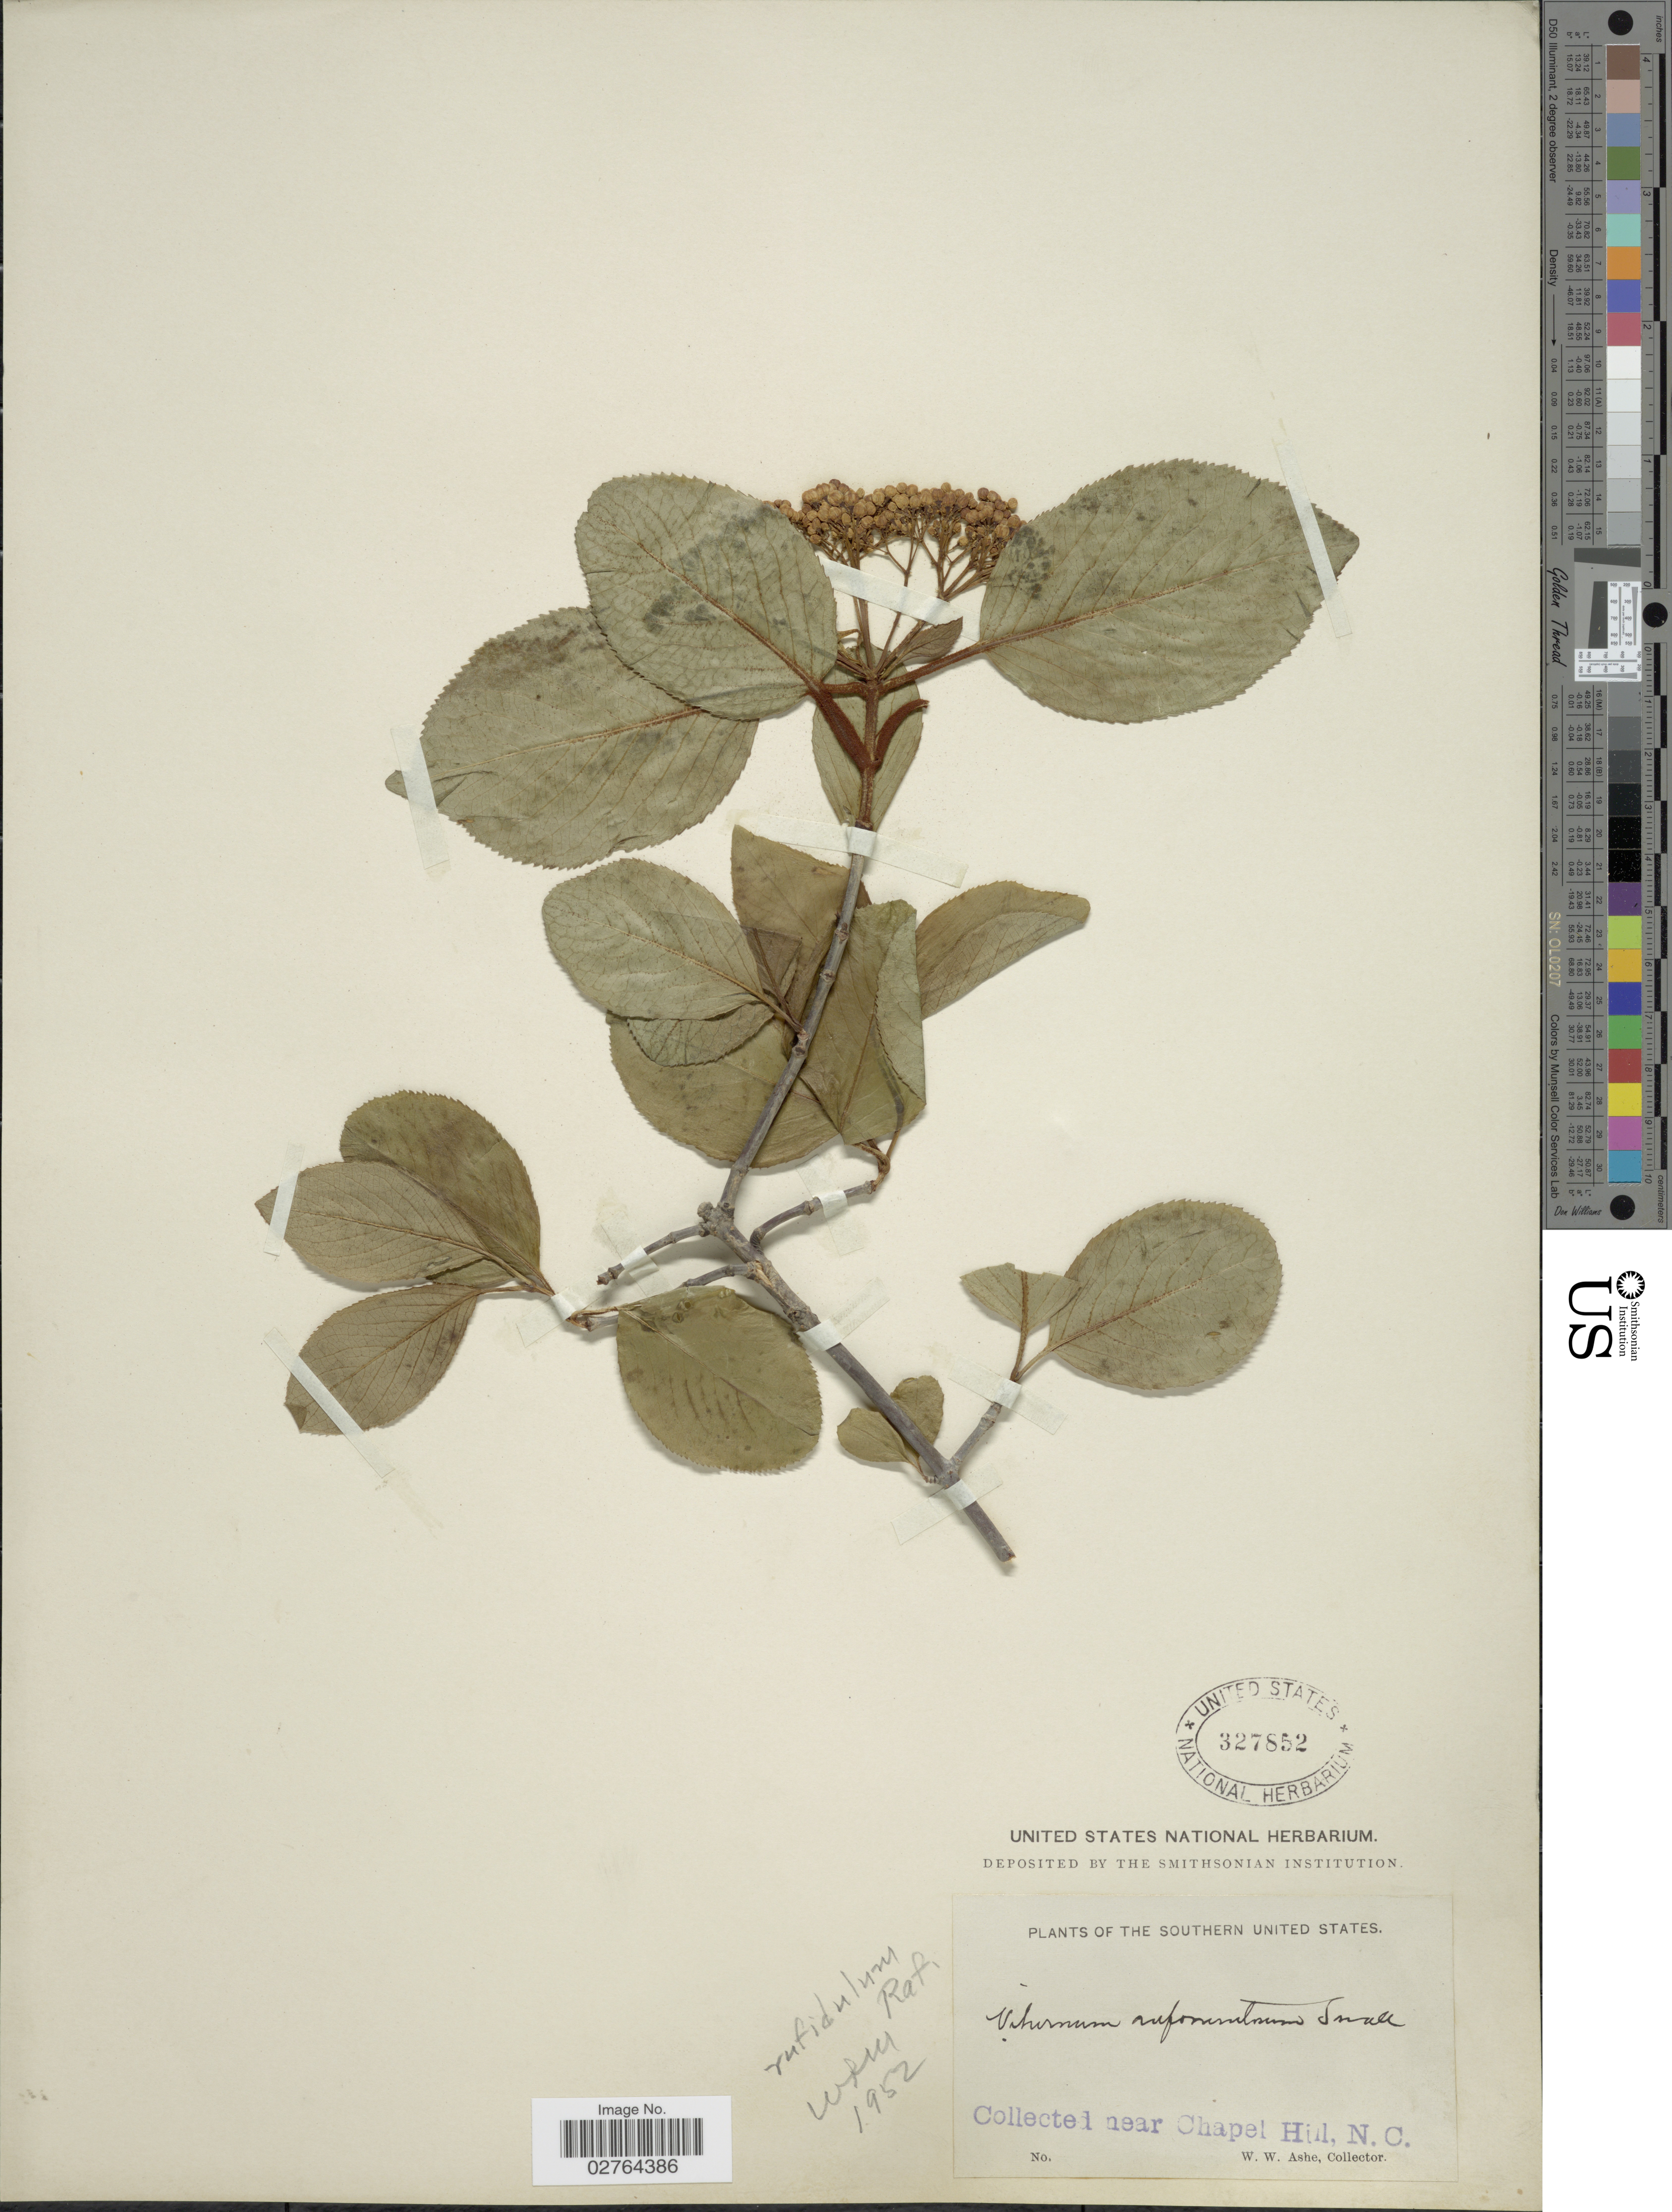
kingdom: Plantae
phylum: Tracheophyta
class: Magnoliopsida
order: Dipsacales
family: Viburnaceae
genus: Viburnum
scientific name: Viburnum rufidulum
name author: Raf.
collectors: W. W. Ashe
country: United States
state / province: North Carolina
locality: The Southern United States. Near Chapel Hill.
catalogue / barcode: US 327852